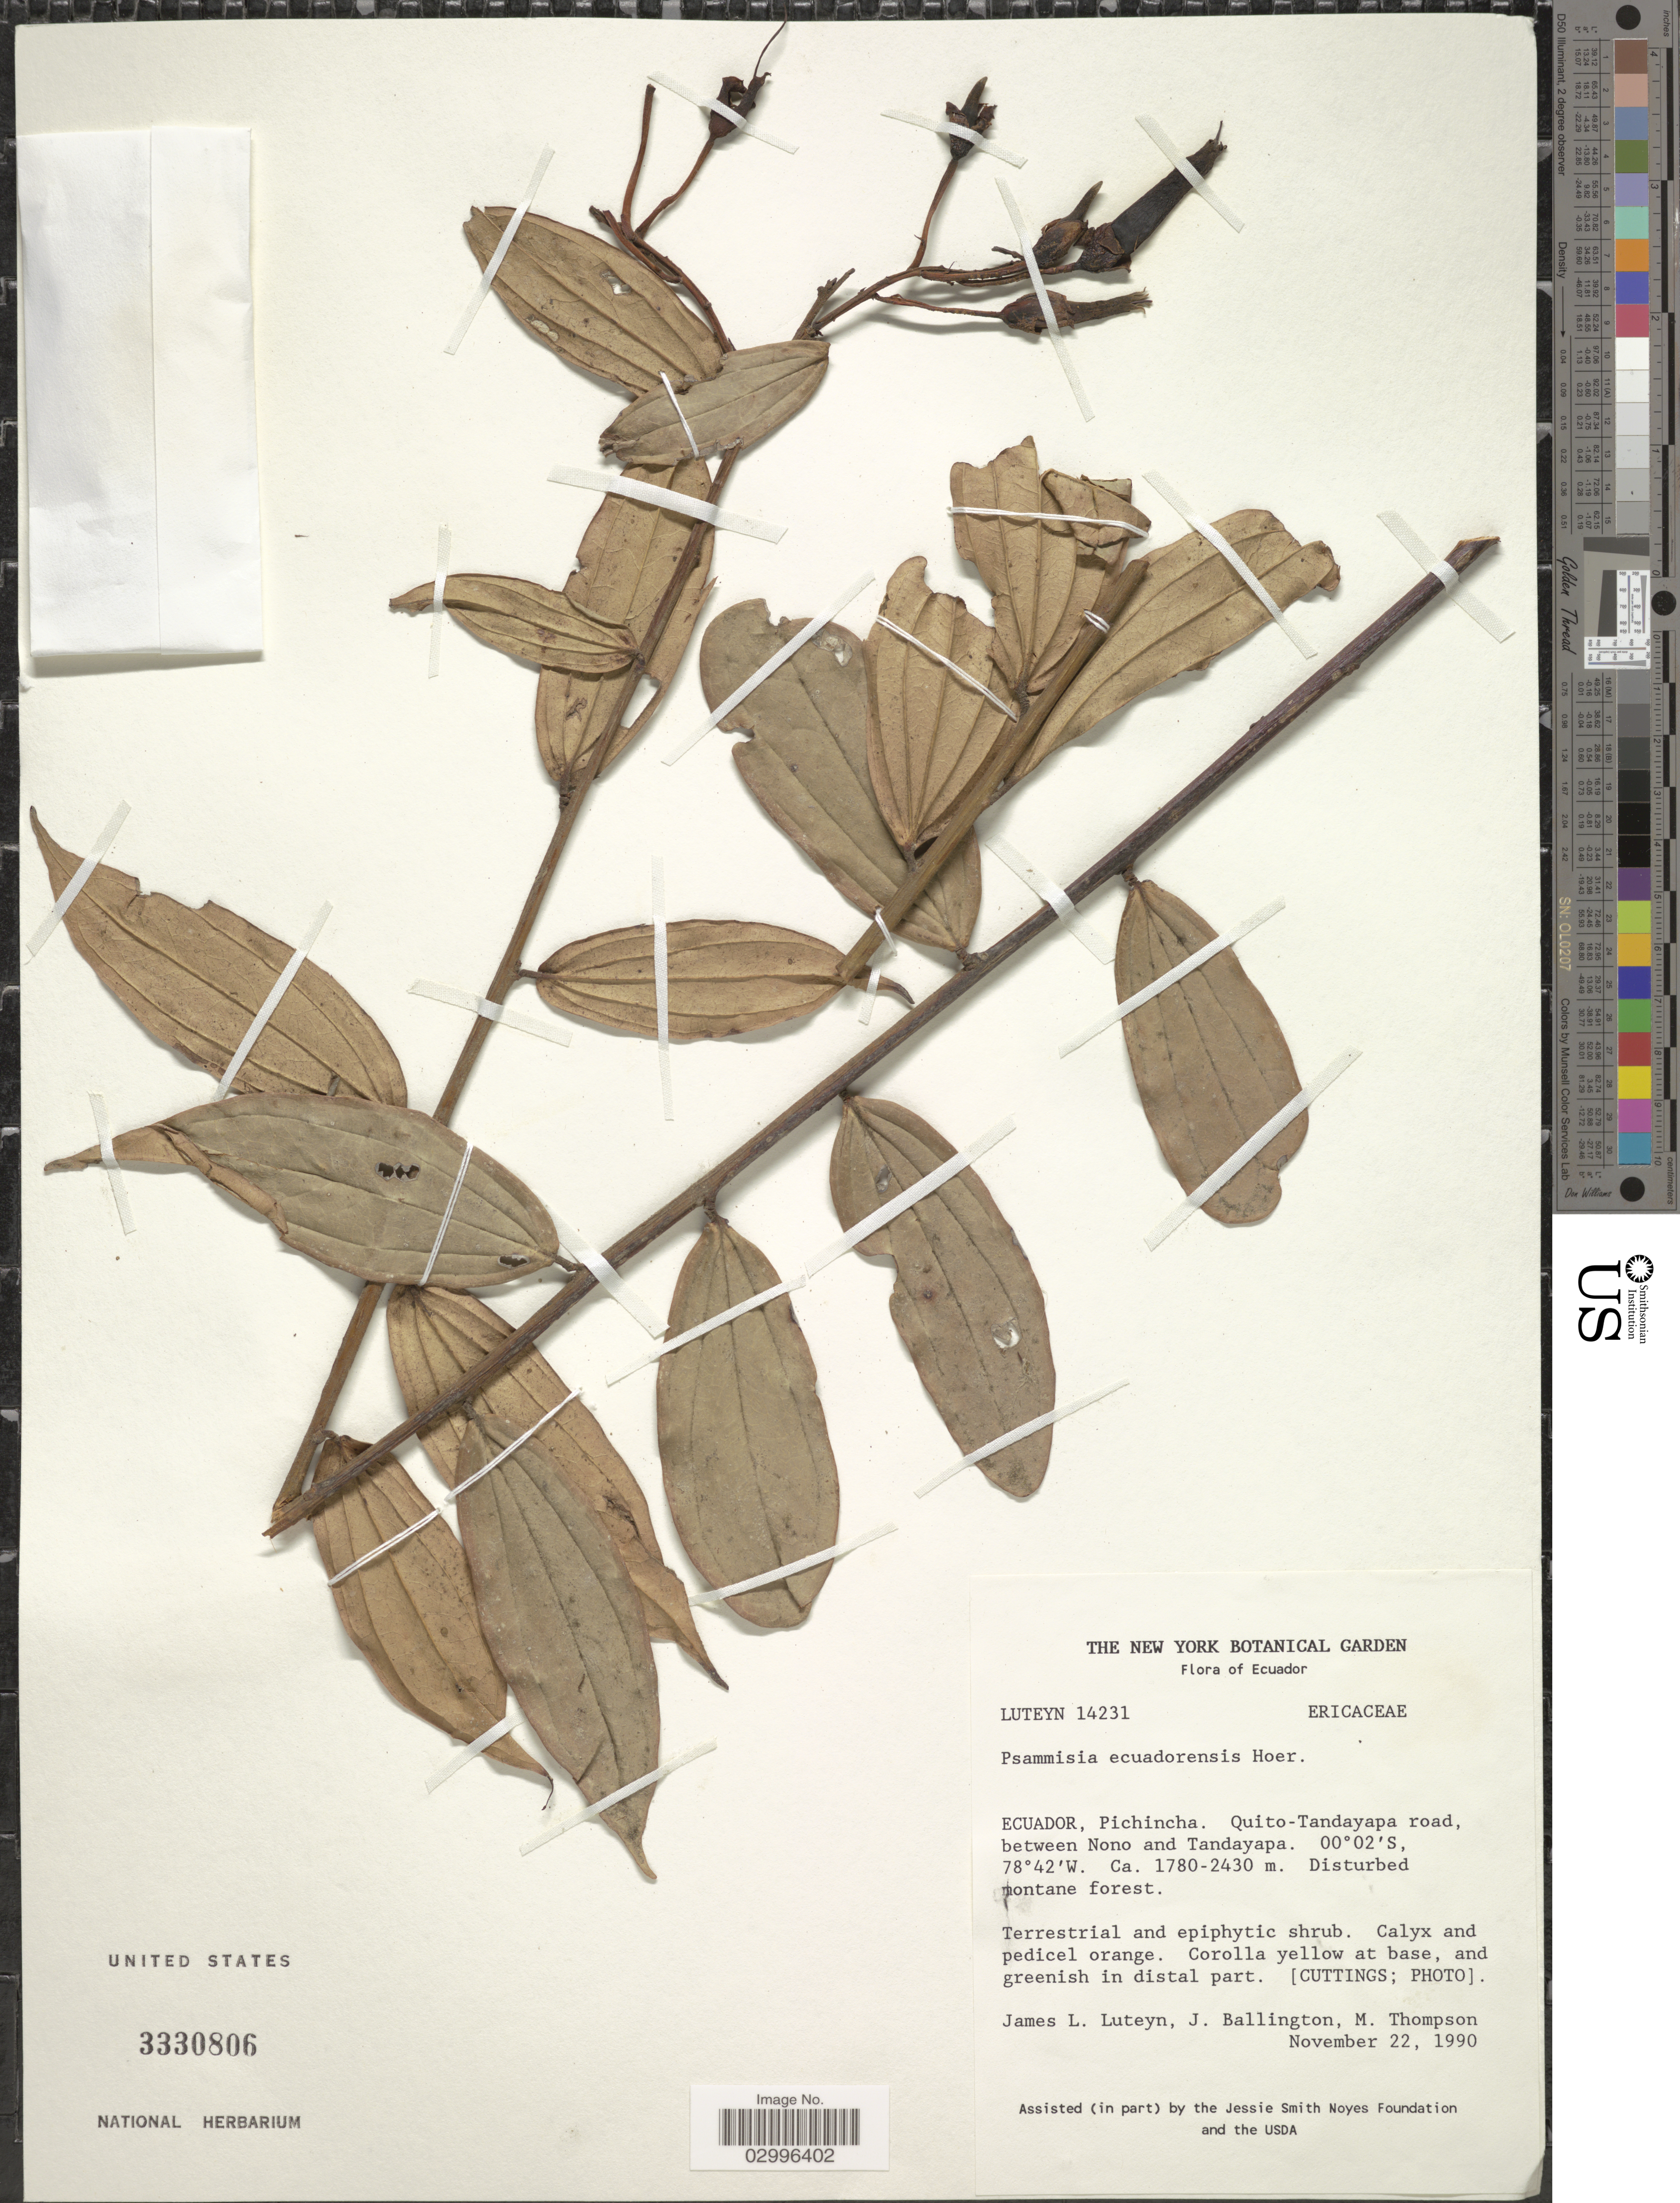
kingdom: Plantae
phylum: Tracheophyta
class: Magnoliopsida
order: Ericales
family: Ericaceae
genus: Psammisia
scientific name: Psammisia ecuadorensis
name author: Hoerold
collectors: J. L. Luteyn, J. Ballington & M. Thompson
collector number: Luteyn 14231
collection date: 1990-11-22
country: Ecuador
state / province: Pichincha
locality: Quito-Tandayapa road, between Nono and Tandayapa.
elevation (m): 1780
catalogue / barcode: US 3330806